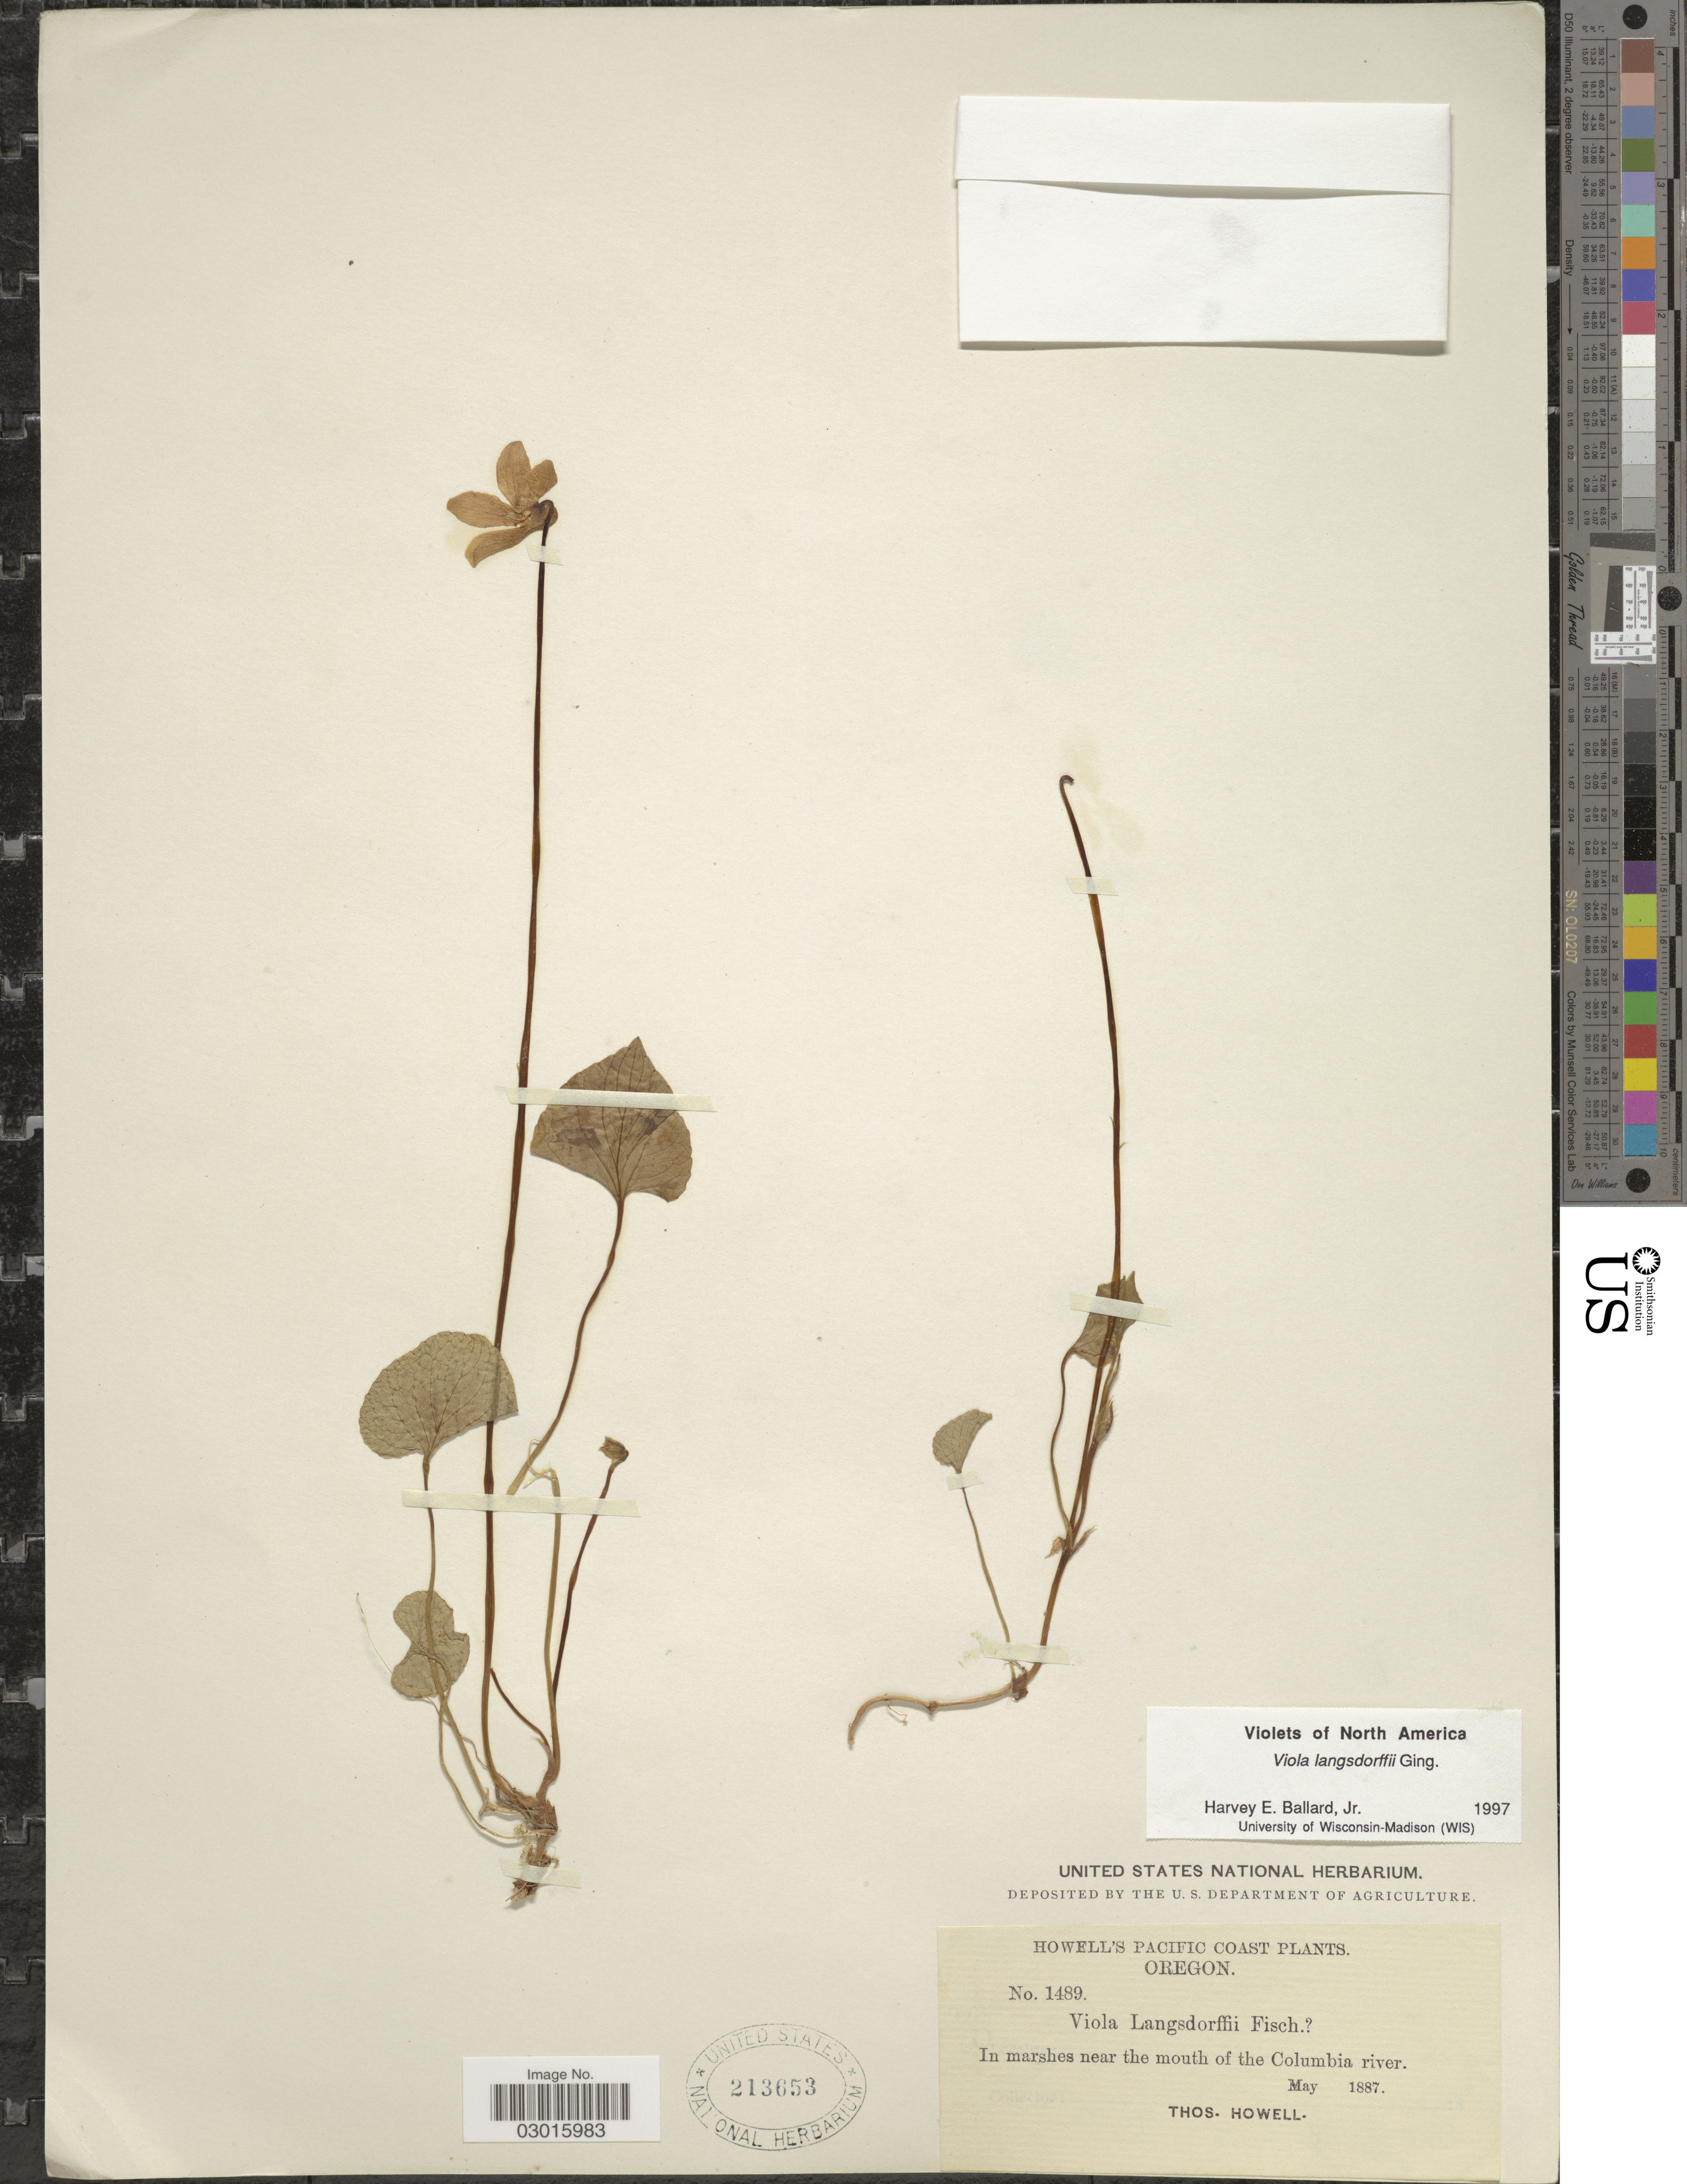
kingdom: Plantae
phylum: Tracheophyta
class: Magnoliopsida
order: Malpighiales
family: Violaceae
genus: Viola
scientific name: Viola langsdorffii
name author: Fisch. ex Ging.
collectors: T. Howell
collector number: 1489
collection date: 1887-05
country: United States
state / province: Oregon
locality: Pacific Coast, In marshes near the mouth of the Columbia river.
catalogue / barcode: US 213653